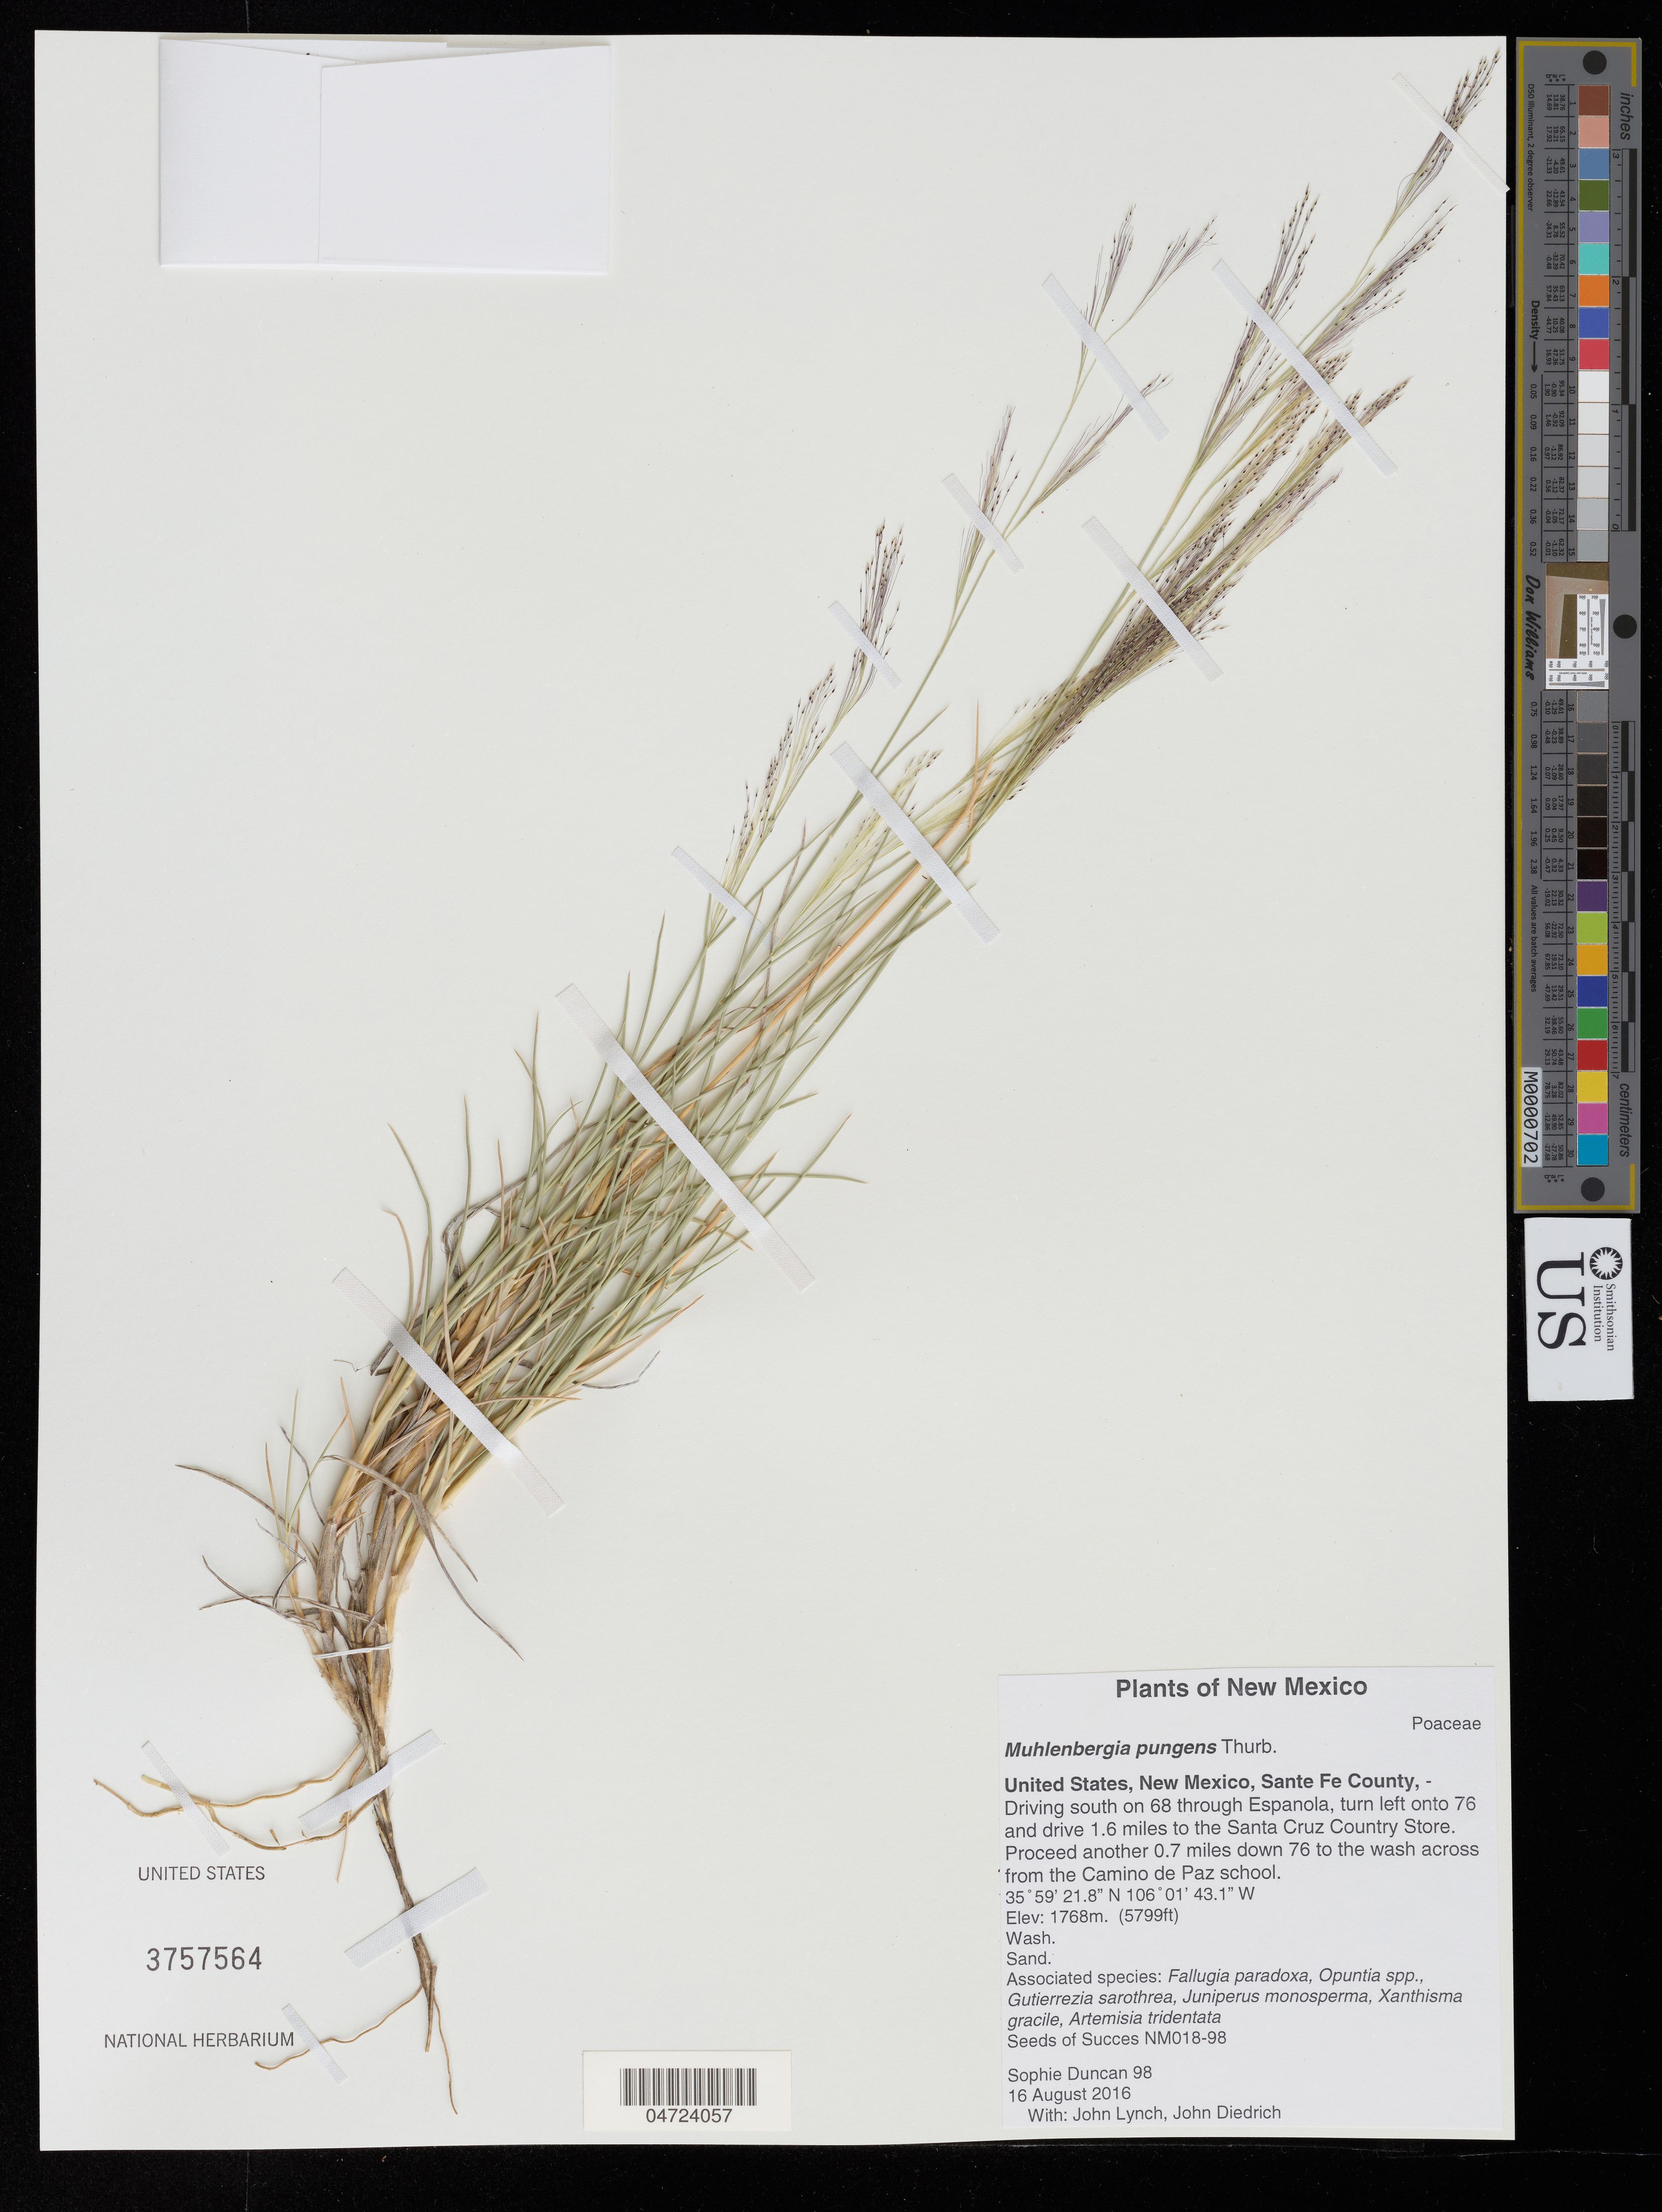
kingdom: Plantae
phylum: Tracheophyta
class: Liliopsida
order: Poales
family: Poaceae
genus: Muhlenbergia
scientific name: Muhlenbergia pungens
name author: Thurb. ex A. Gray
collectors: S. Duncan, J. Lynch & J. Diedrich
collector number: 98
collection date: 2016-08-16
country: United States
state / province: New Mexico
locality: Santa Fe County, - Driving south on 68 through Espanola, turn left onto 76 and drive 1.6 miles to the Santa Cruz County Store. Proceed another 0.7 miles down 76 to the wash across from the Camino de Paz school.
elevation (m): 1768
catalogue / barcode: US 3757564